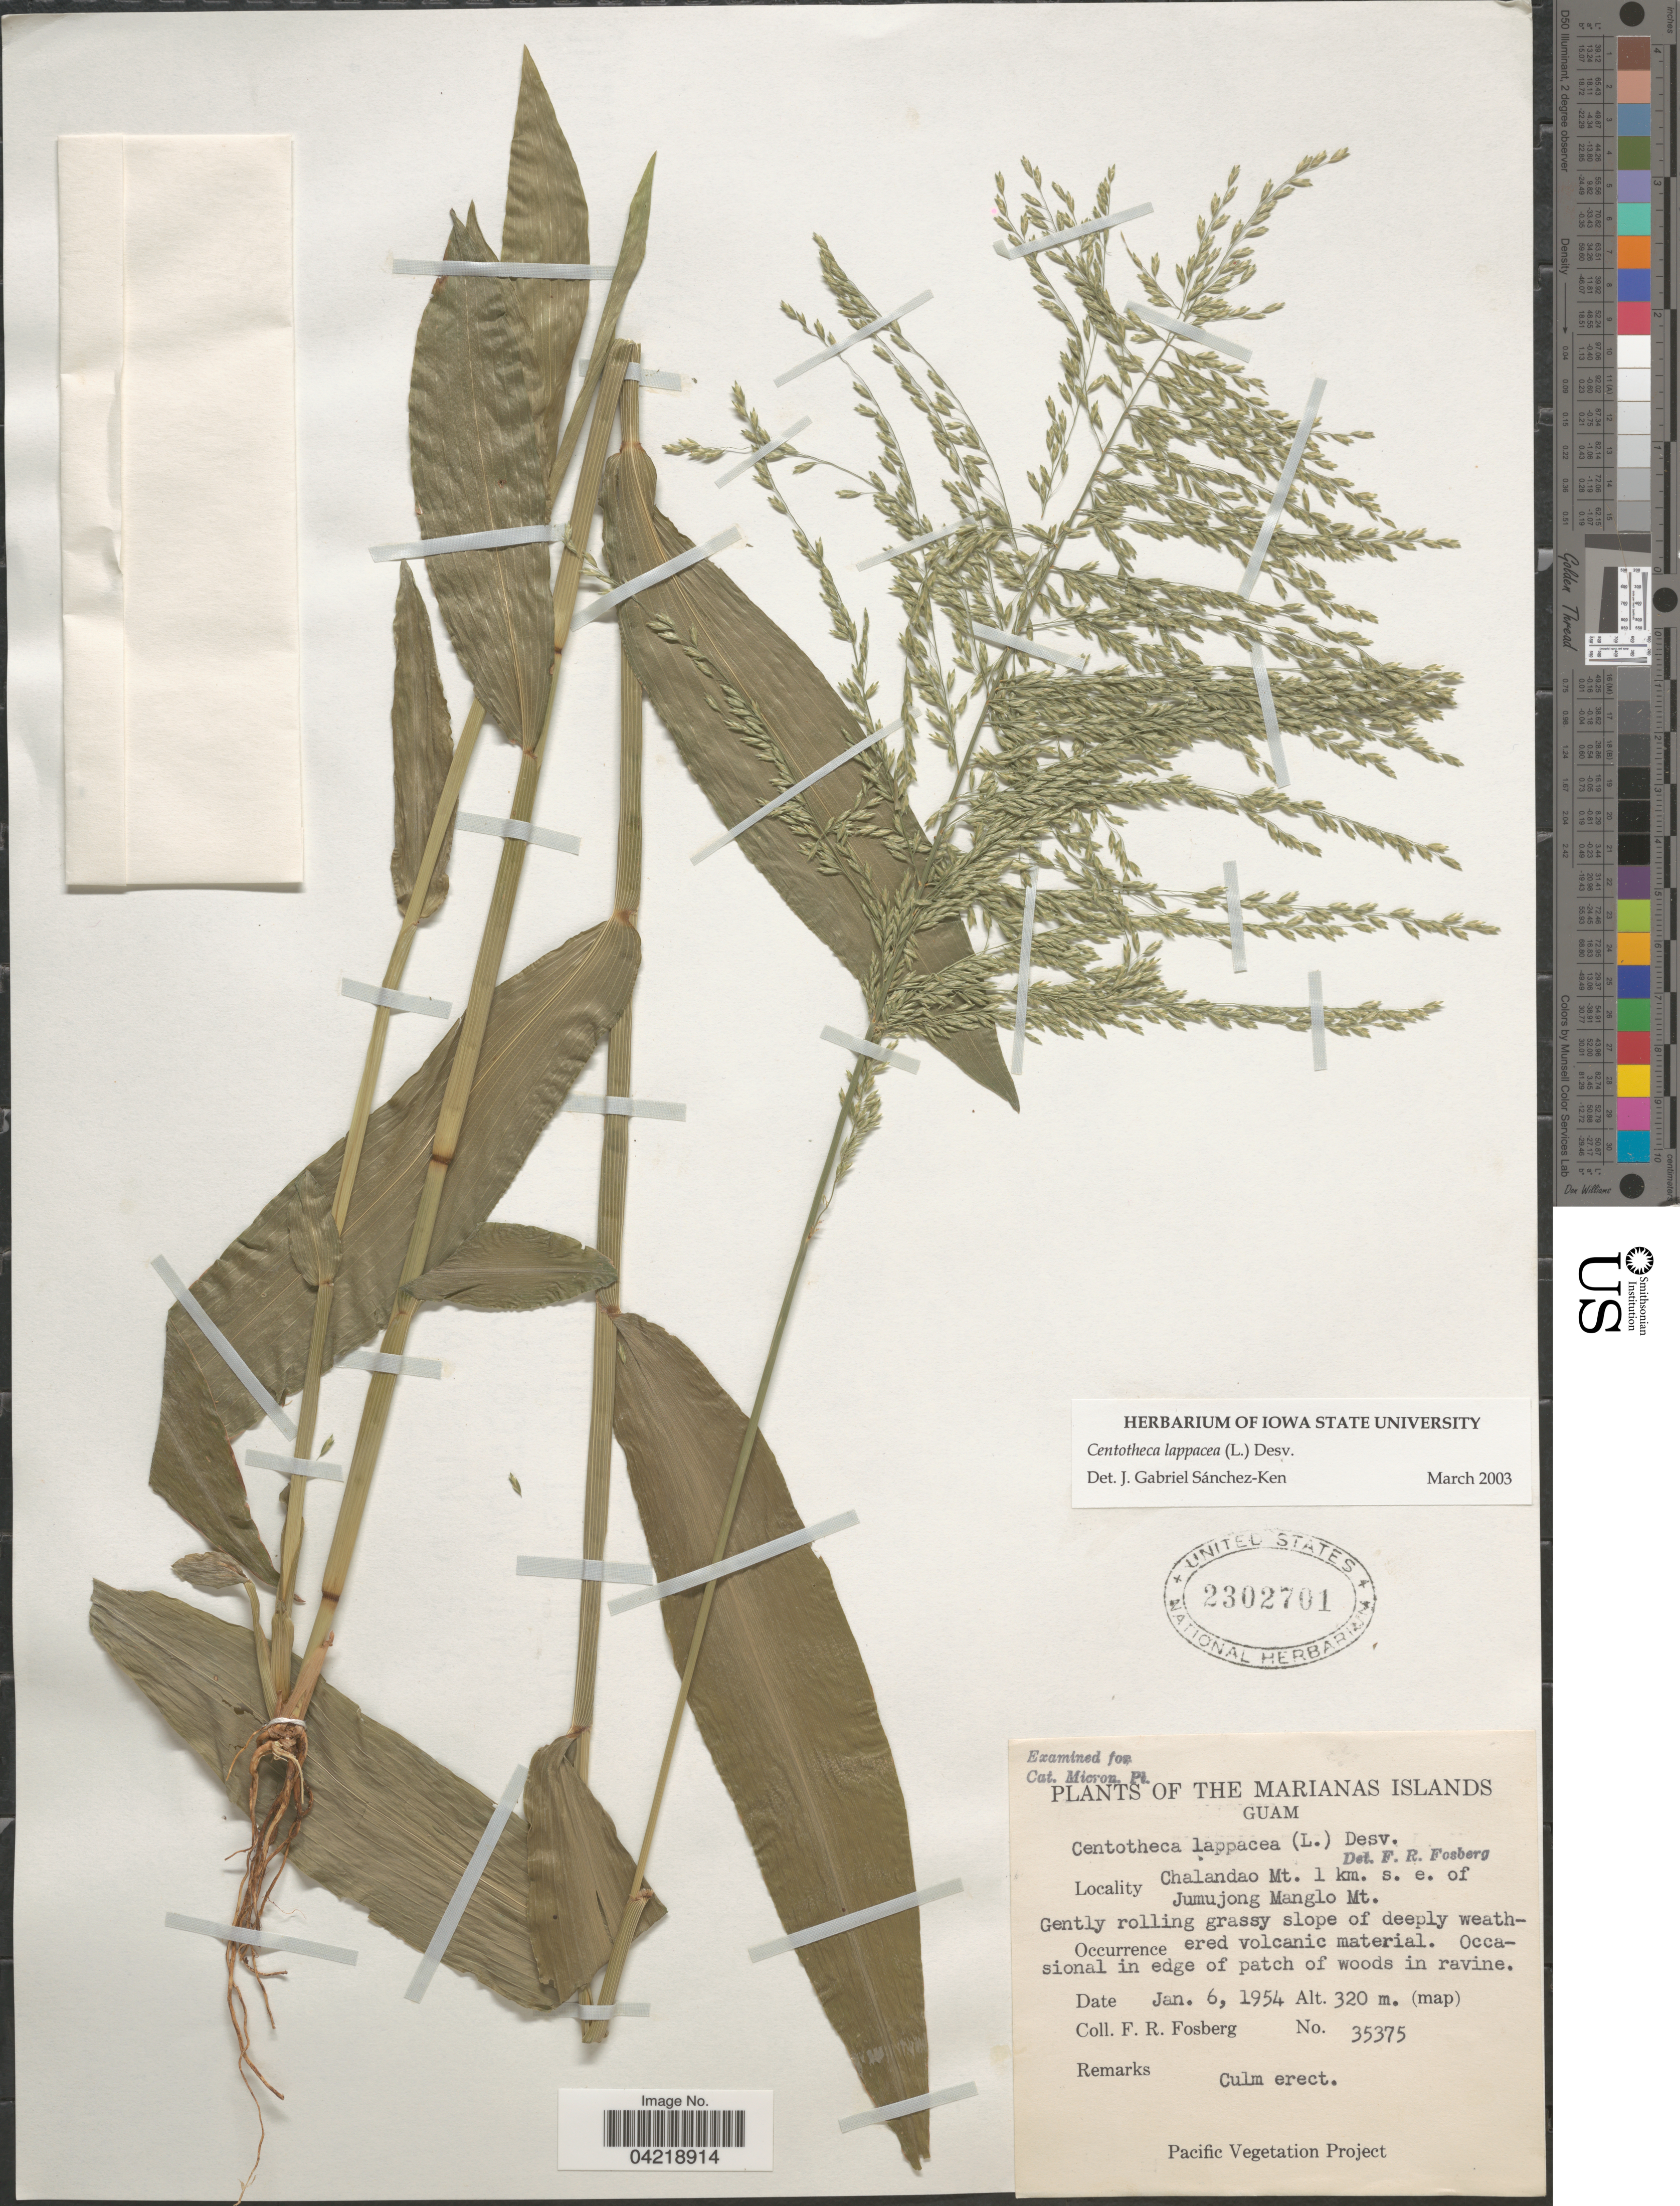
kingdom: Plantae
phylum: Tracheophyta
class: Liliopsida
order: Poales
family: Poaceae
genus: Centotheca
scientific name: Centotheca lappacea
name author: (L.) Desv.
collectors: F. R. Fosberg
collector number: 35375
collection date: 1954-01-06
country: Guam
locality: Mariana Islands. Chalandao Mt. 1 km. s. e. of Jumujong Manglo Mt.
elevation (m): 320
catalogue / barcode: US 2302701